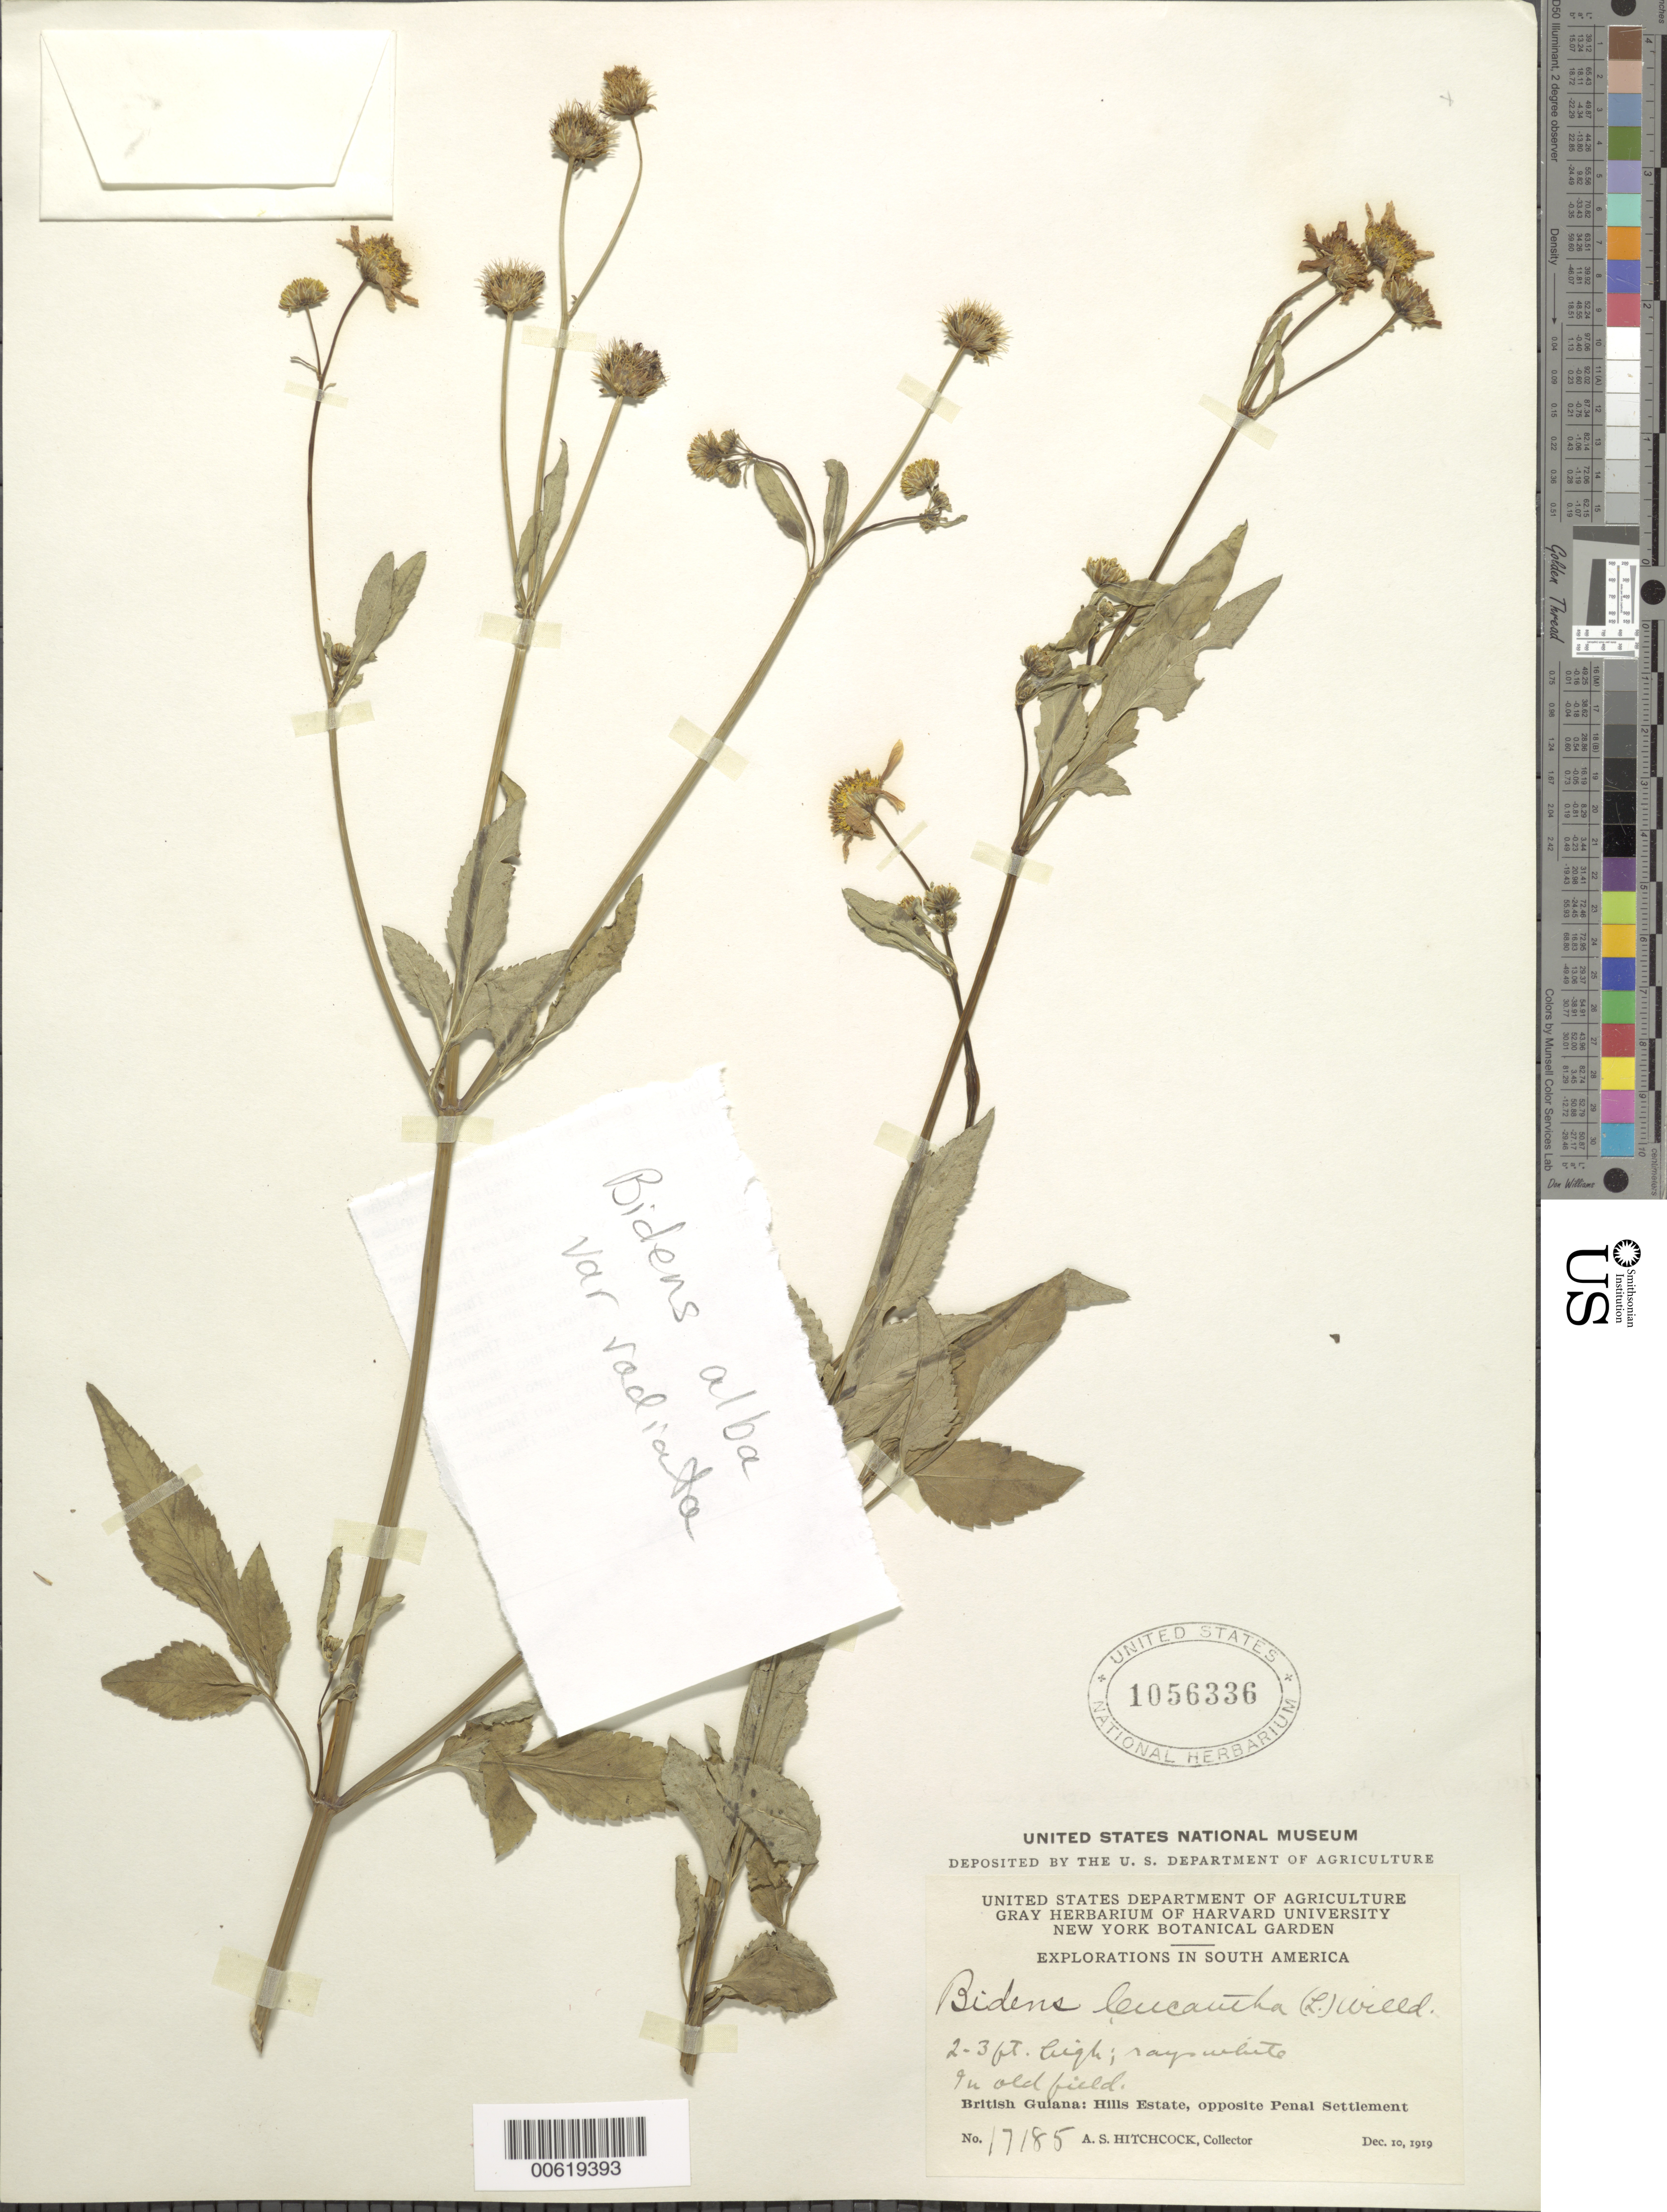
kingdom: Plantae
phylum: Tracheophyta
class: Magnoliopsida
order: Asterales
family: Asteraceae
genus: Bidens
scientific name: Bidens sp.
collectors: A. S. Hitchcock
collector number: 17185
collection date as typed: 10-Dec-19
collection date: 1919-12-10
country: Guyana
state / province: Cuyuni-Mazaruni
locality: Penal Settlement, opposite; Hills Estate, 3 mi SW of Bartica near Mazaruni R.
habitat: In old field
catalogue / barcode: US 1056336